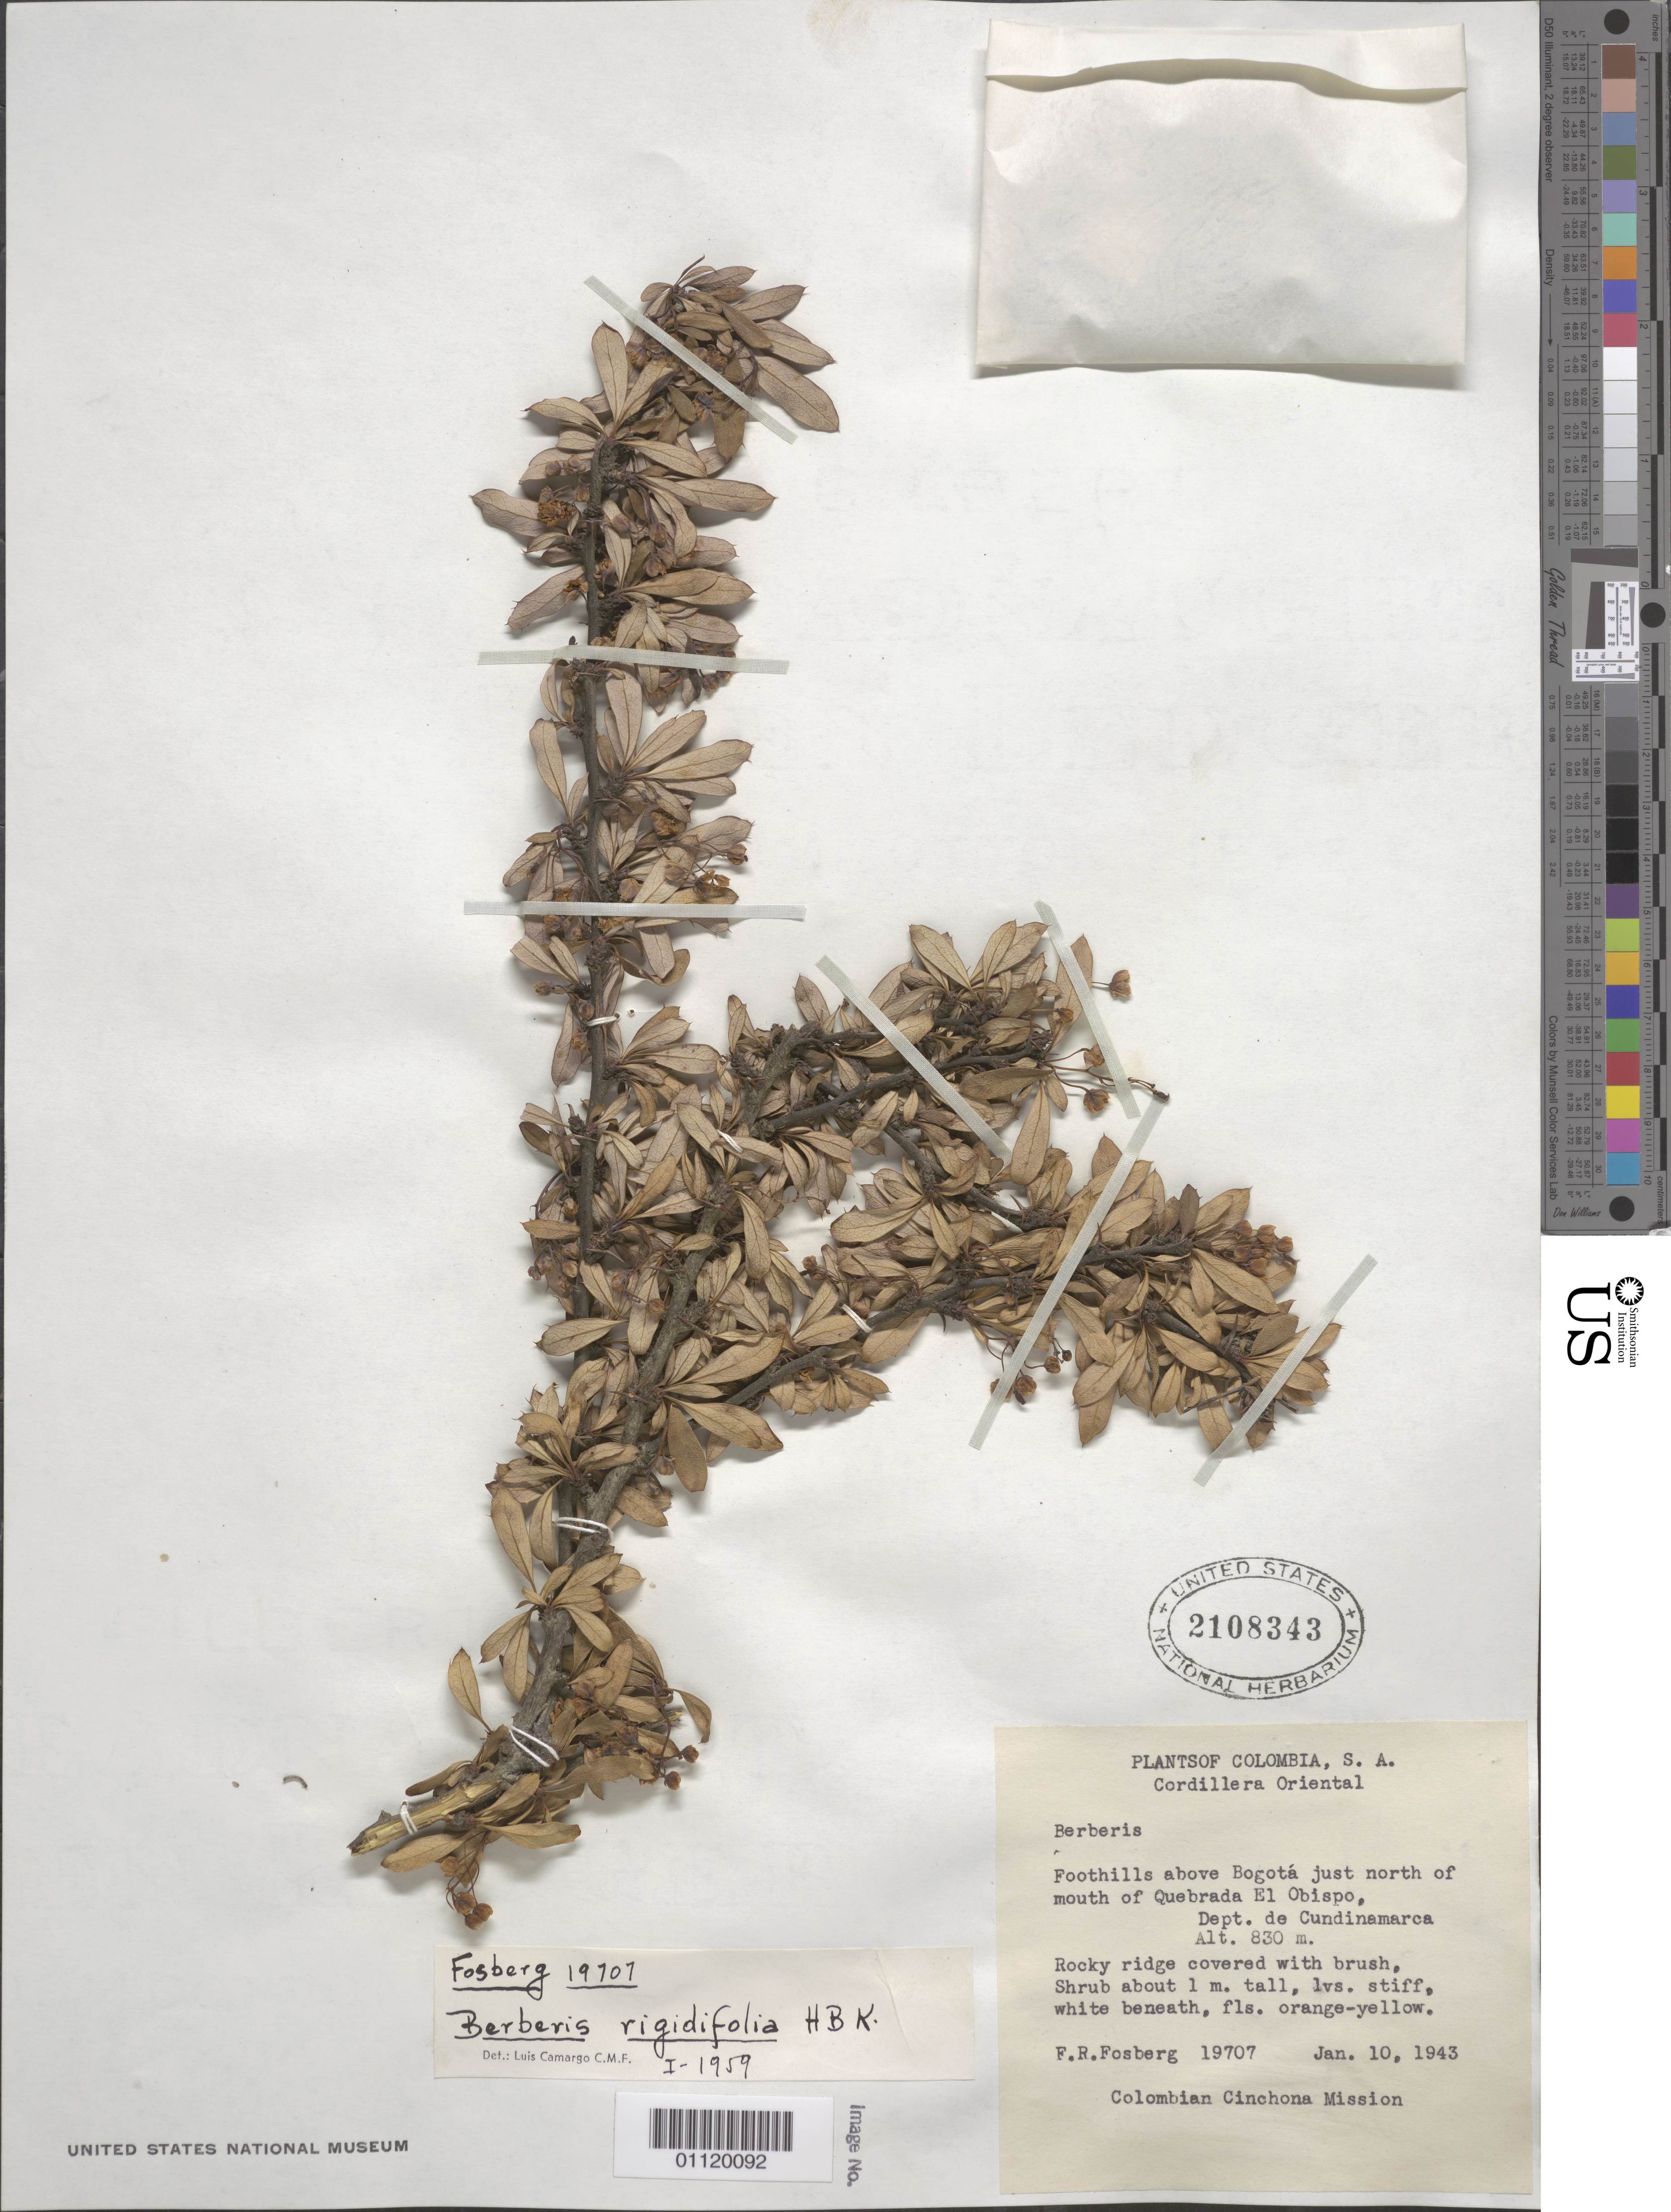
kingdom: Plantae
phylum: Tracheophyta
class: Magnoliopsida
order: Ranunculales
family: Berberidaceae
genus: Berberis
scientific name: Berberis rigidifolia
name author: Kunth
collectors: F. R. Fosberg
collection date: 1943-01-10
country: Colombia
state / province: Cundinamarca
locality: Cordillera Oriental: Foothills above Bogotá just north of mouth of Quebrada El Obispo.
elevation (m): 830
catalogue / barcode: US 2108343